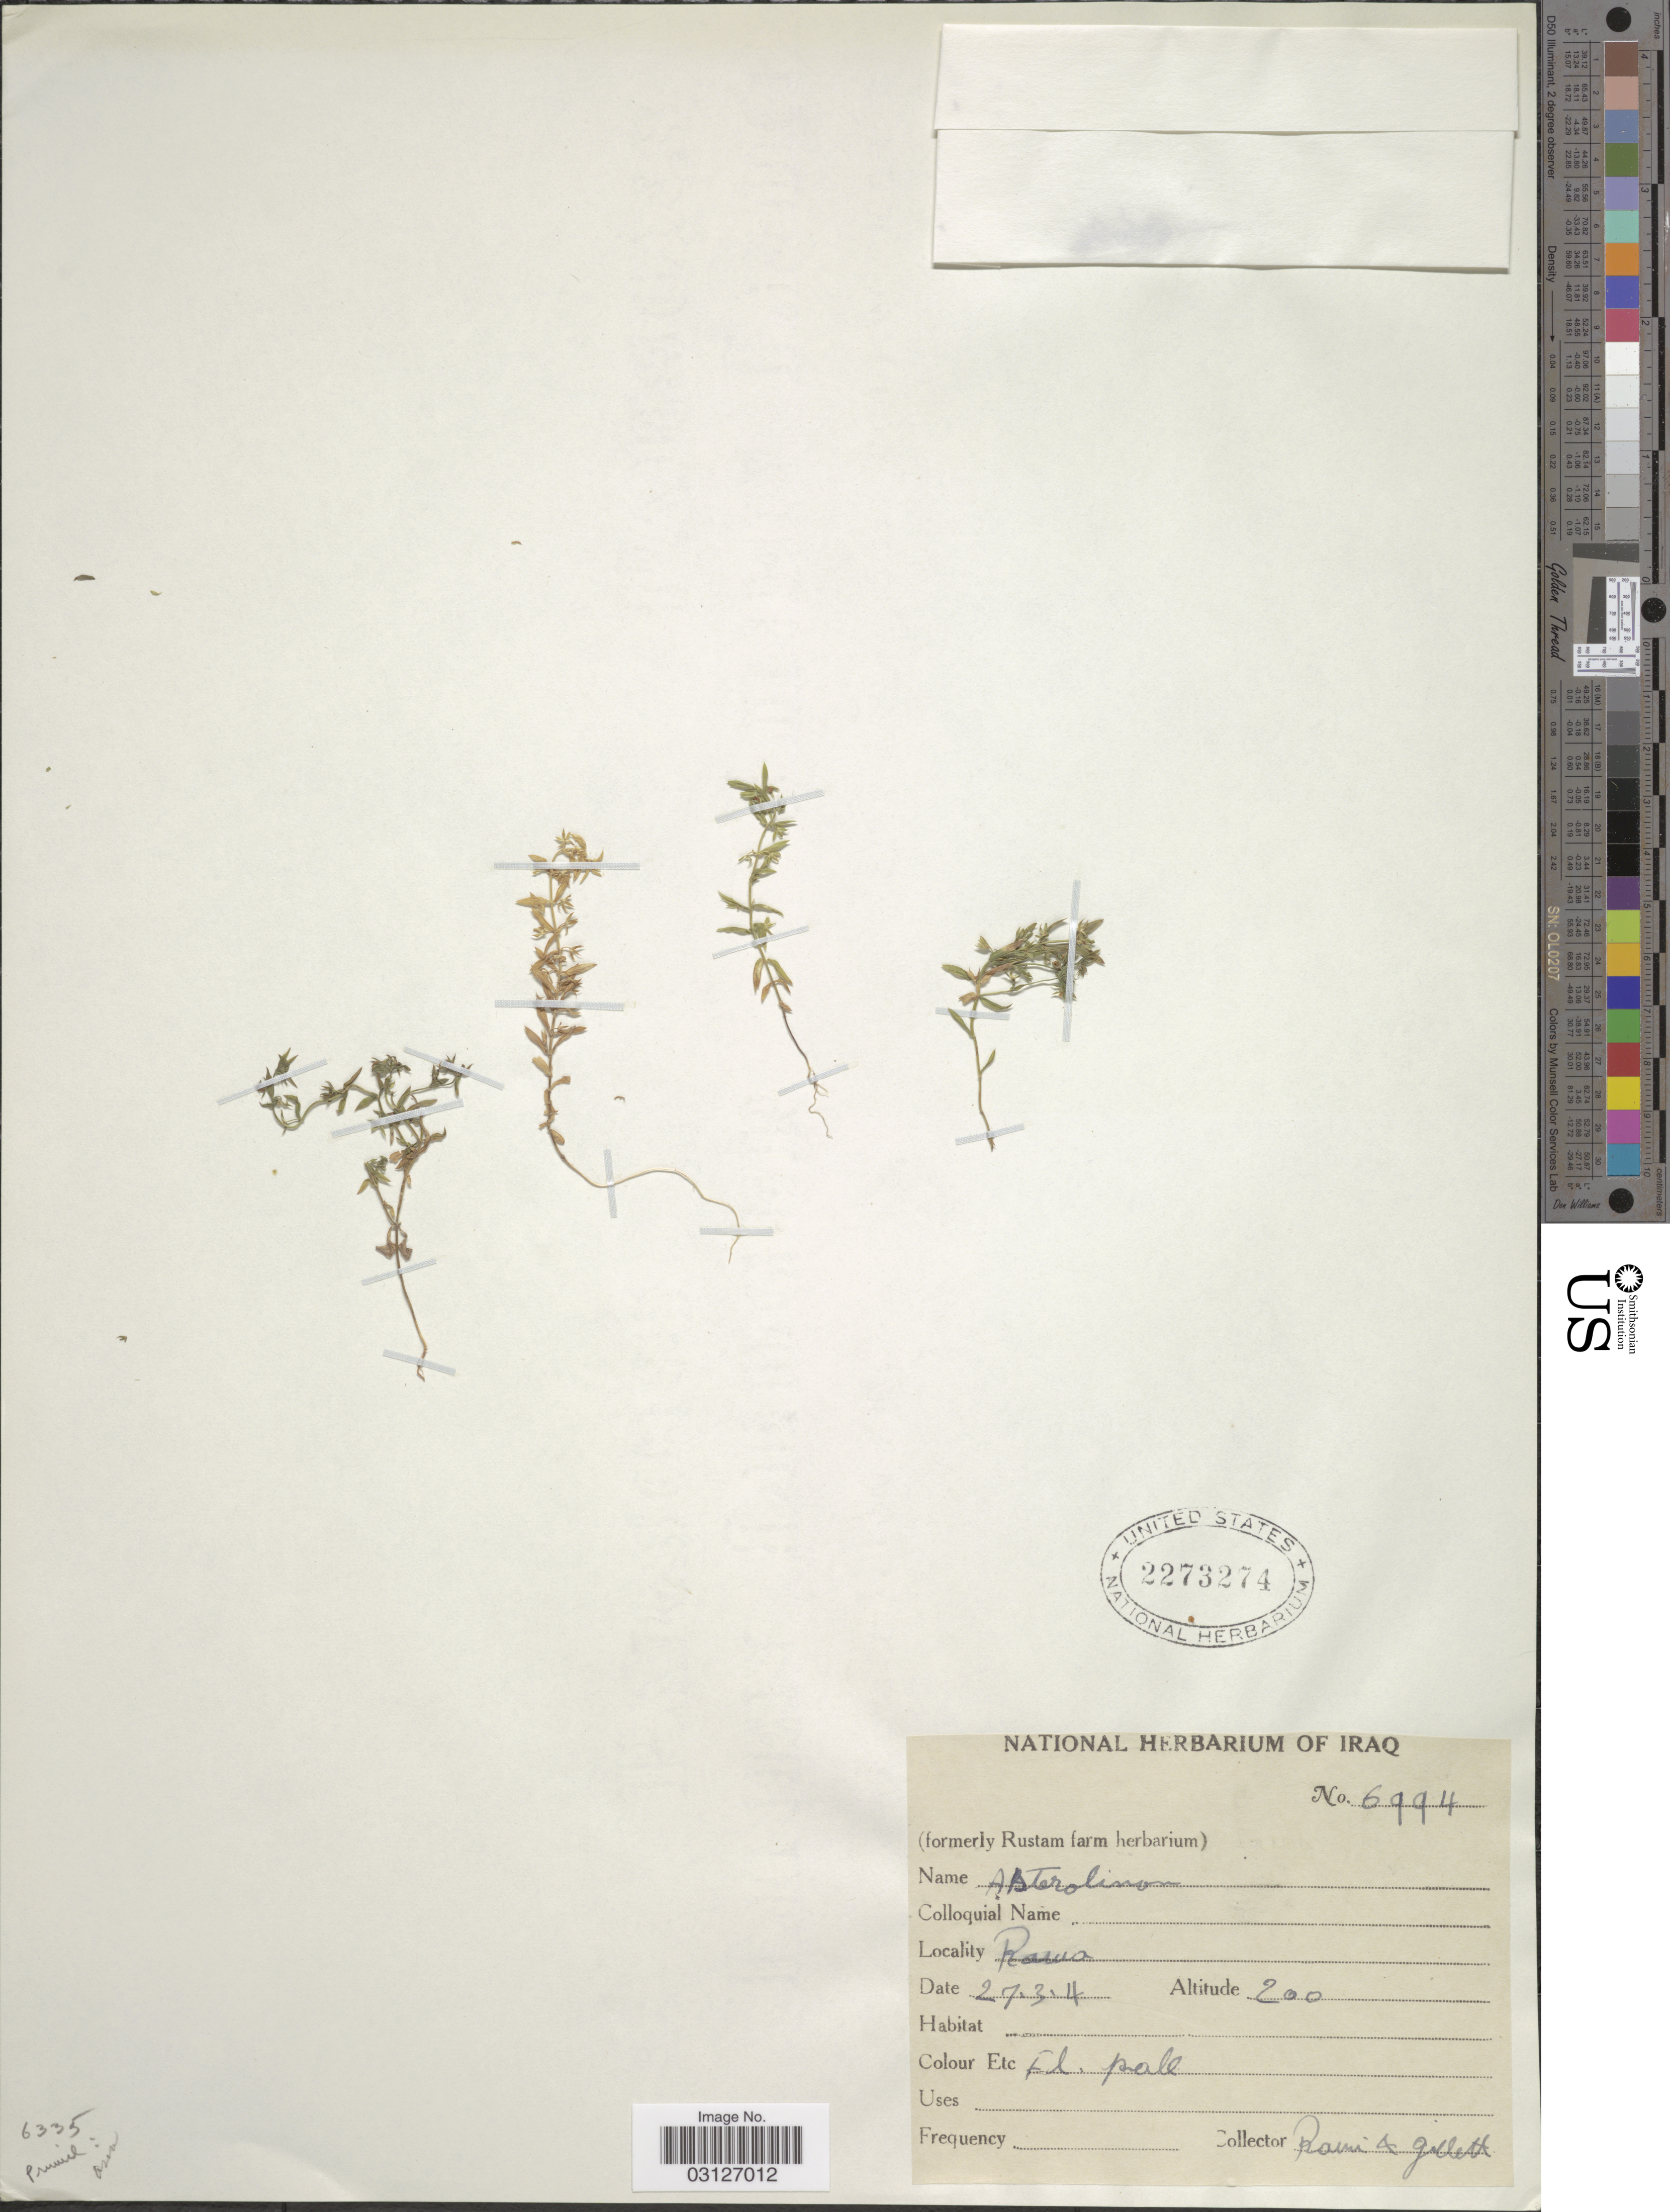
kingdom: Plantae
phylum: Tracheophyta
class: Magnoliopsida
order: Ericales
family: Primulaceae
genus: Asterolinon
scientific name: Asterolinon sp.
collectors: -. Rawi & Gillett, --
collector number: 6994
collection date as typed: Transcribed d/m/y: 27/3/4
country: Iraq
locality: Rama [interpreted].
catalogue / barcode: US 2273274